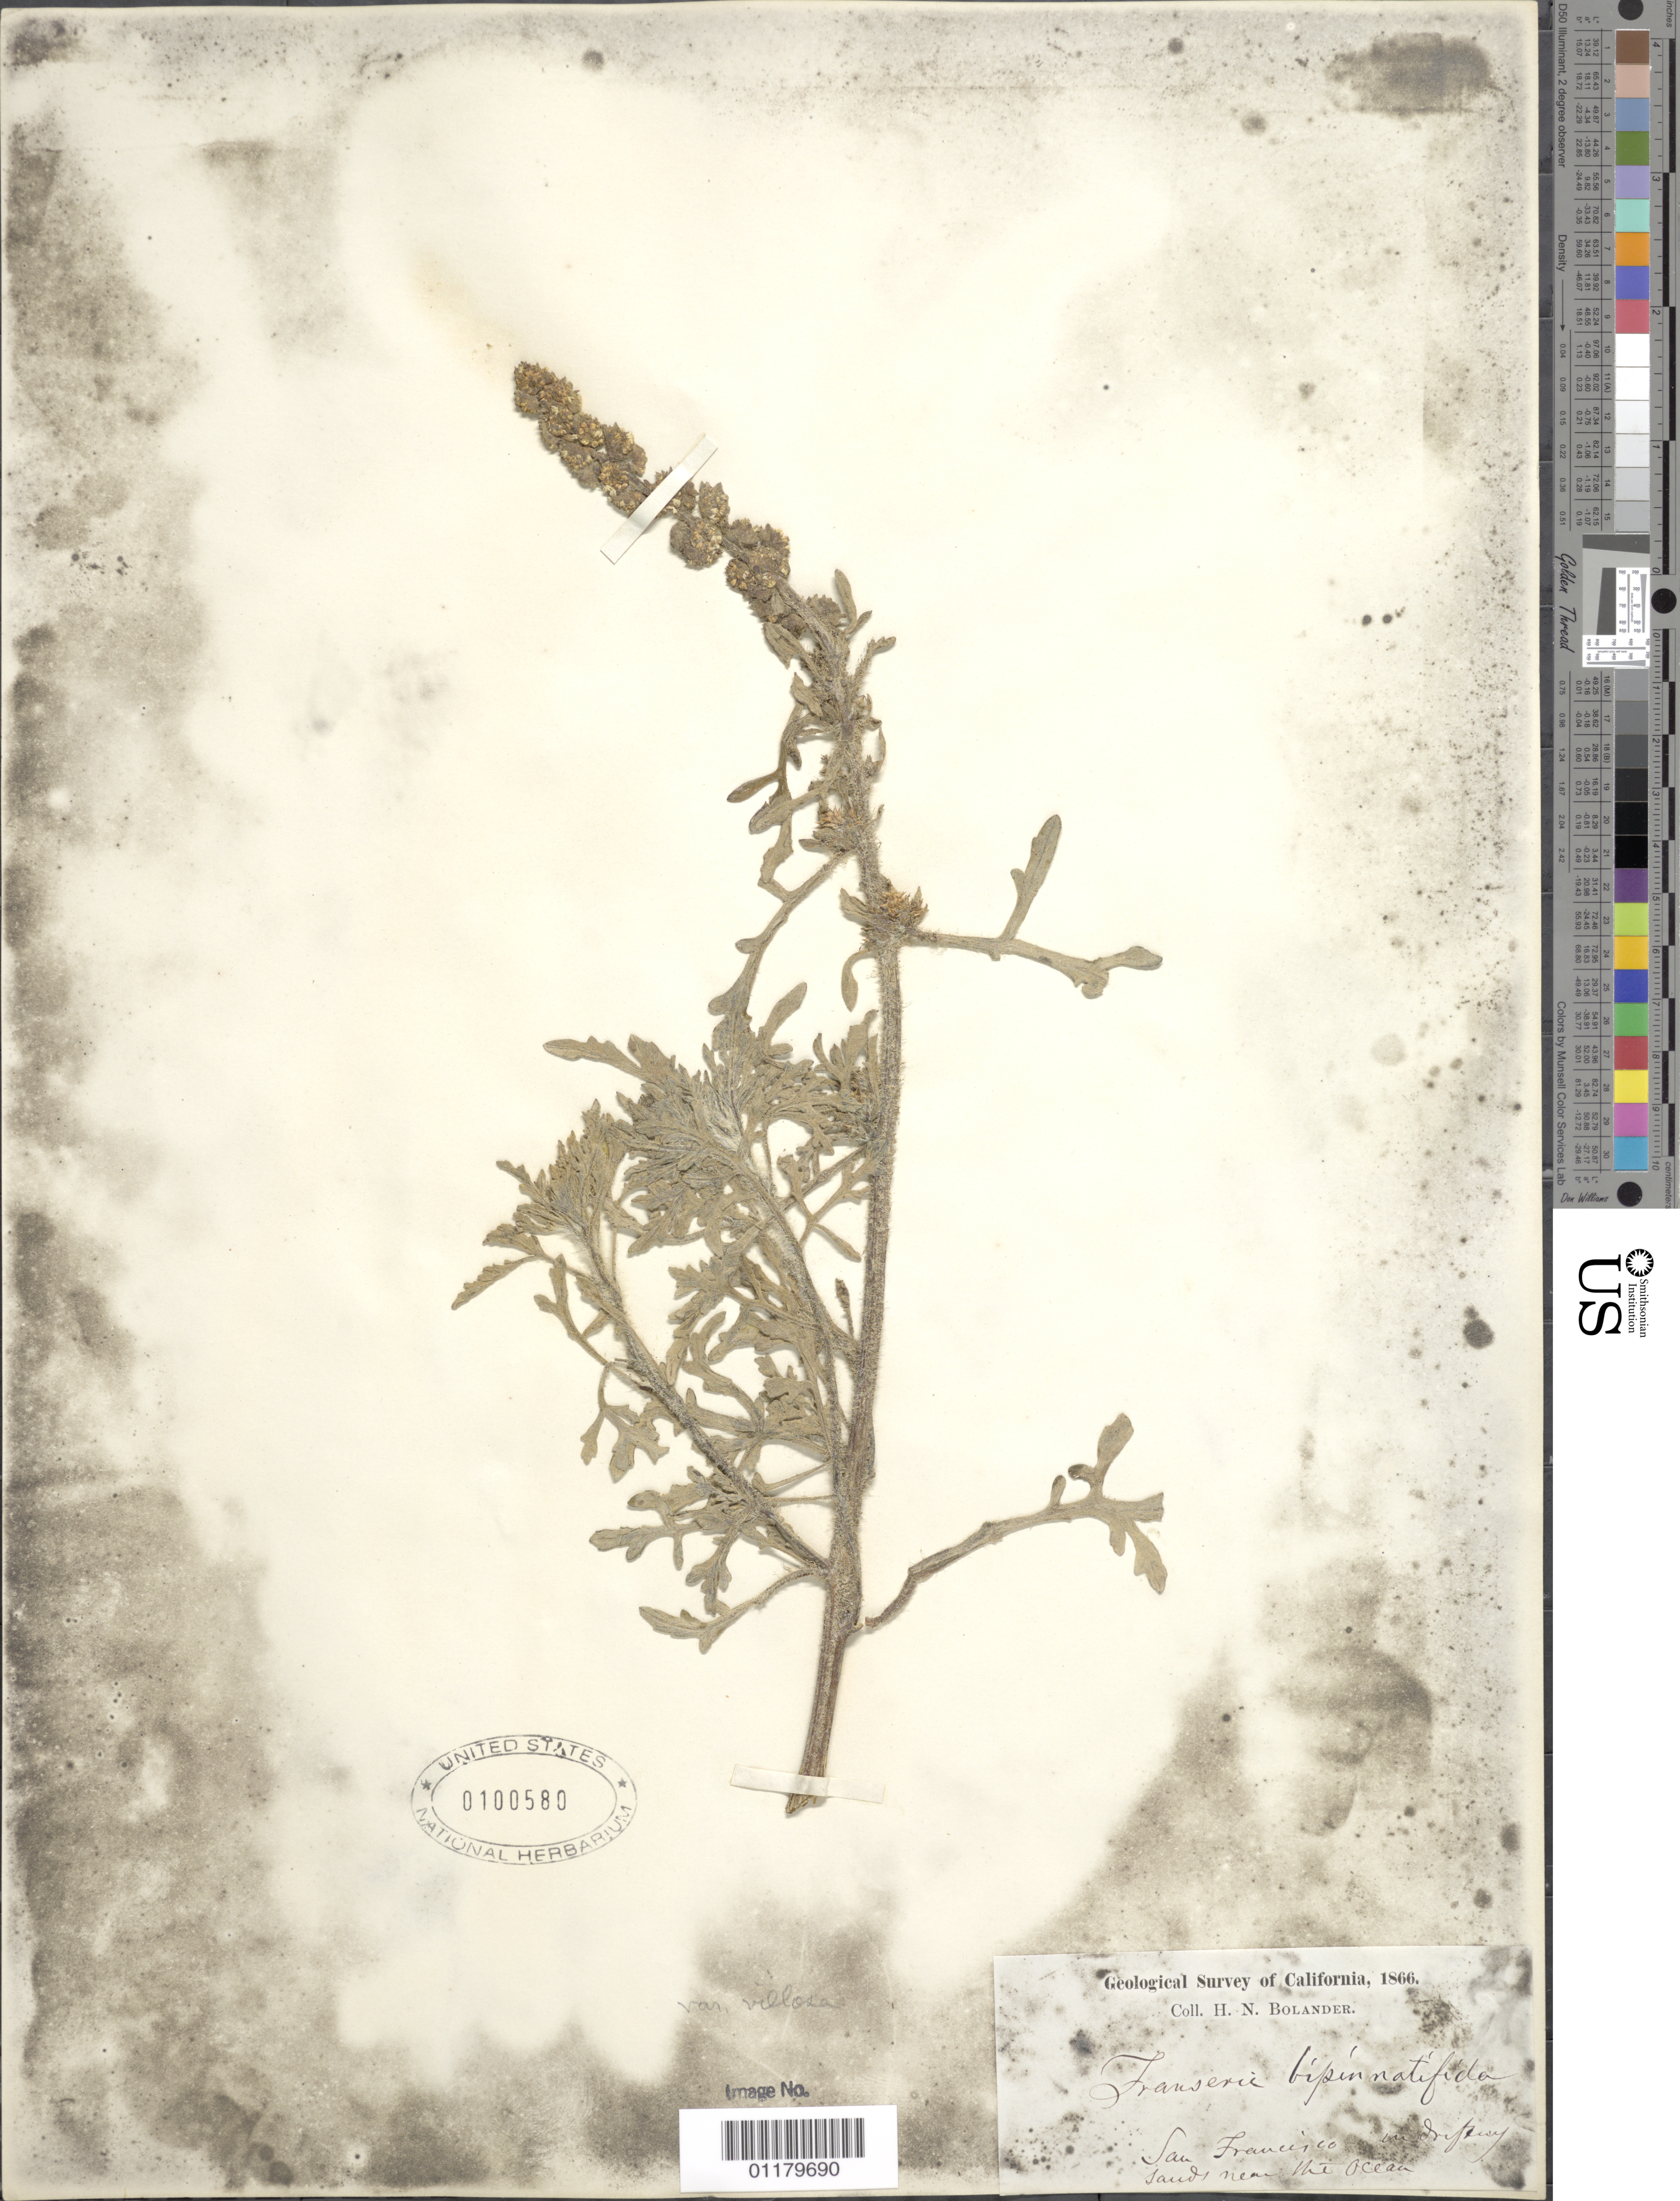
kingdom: Plantae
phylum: Tracheophyta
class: Magnoliopsida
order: Asterales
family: Asteraceae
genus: Franseria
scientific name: Franseria bipinnatifida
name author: (A. Gray) A. Gray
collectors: H. Bolander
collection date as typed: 1866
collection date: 1866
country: United States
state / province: California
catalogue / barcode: US 100580